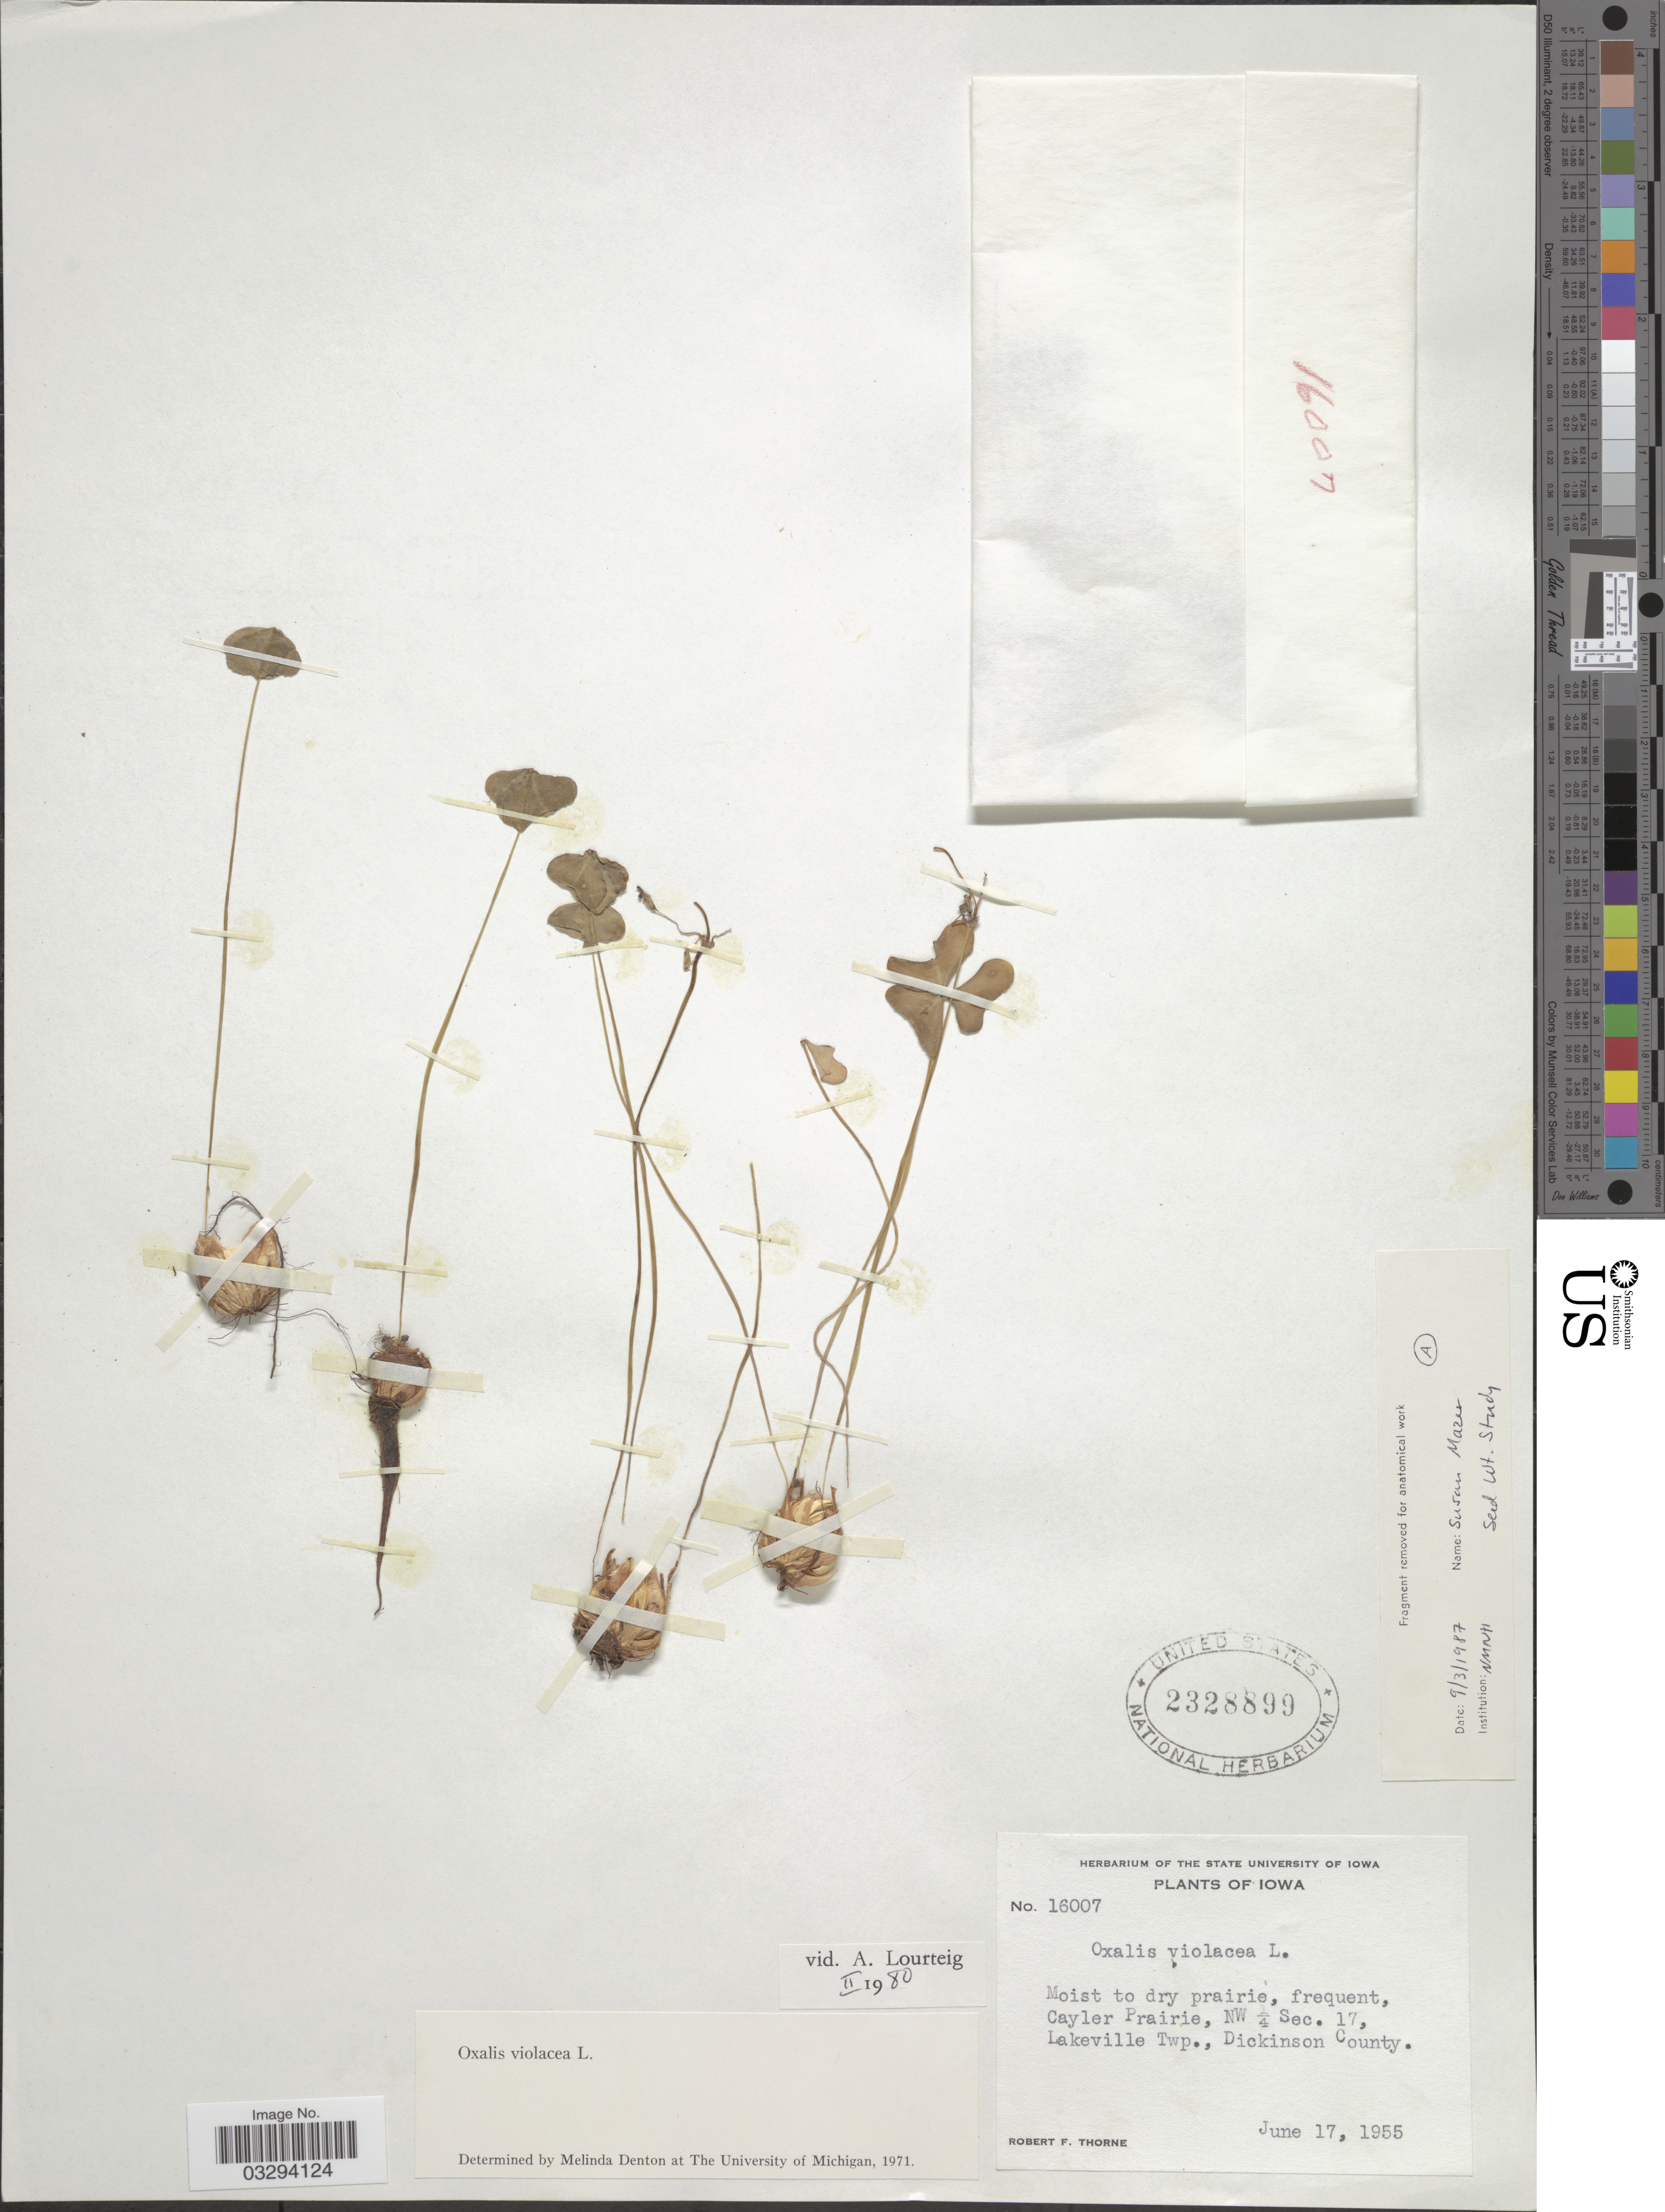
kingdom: Plantae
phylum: Tracheophyta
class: Magnoliopsida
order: Oxalidales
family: Oxalidaceae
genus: Oxalis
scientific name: Oxalis violacea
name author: L.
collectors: R. F. Thorne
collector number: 16007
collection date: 1955-06-17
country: United States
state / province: Iowa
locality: Cayler Prairie, NW ¼ Sec. 17, Lakeville Twp., Dickinson County.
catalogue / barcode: US 2328899